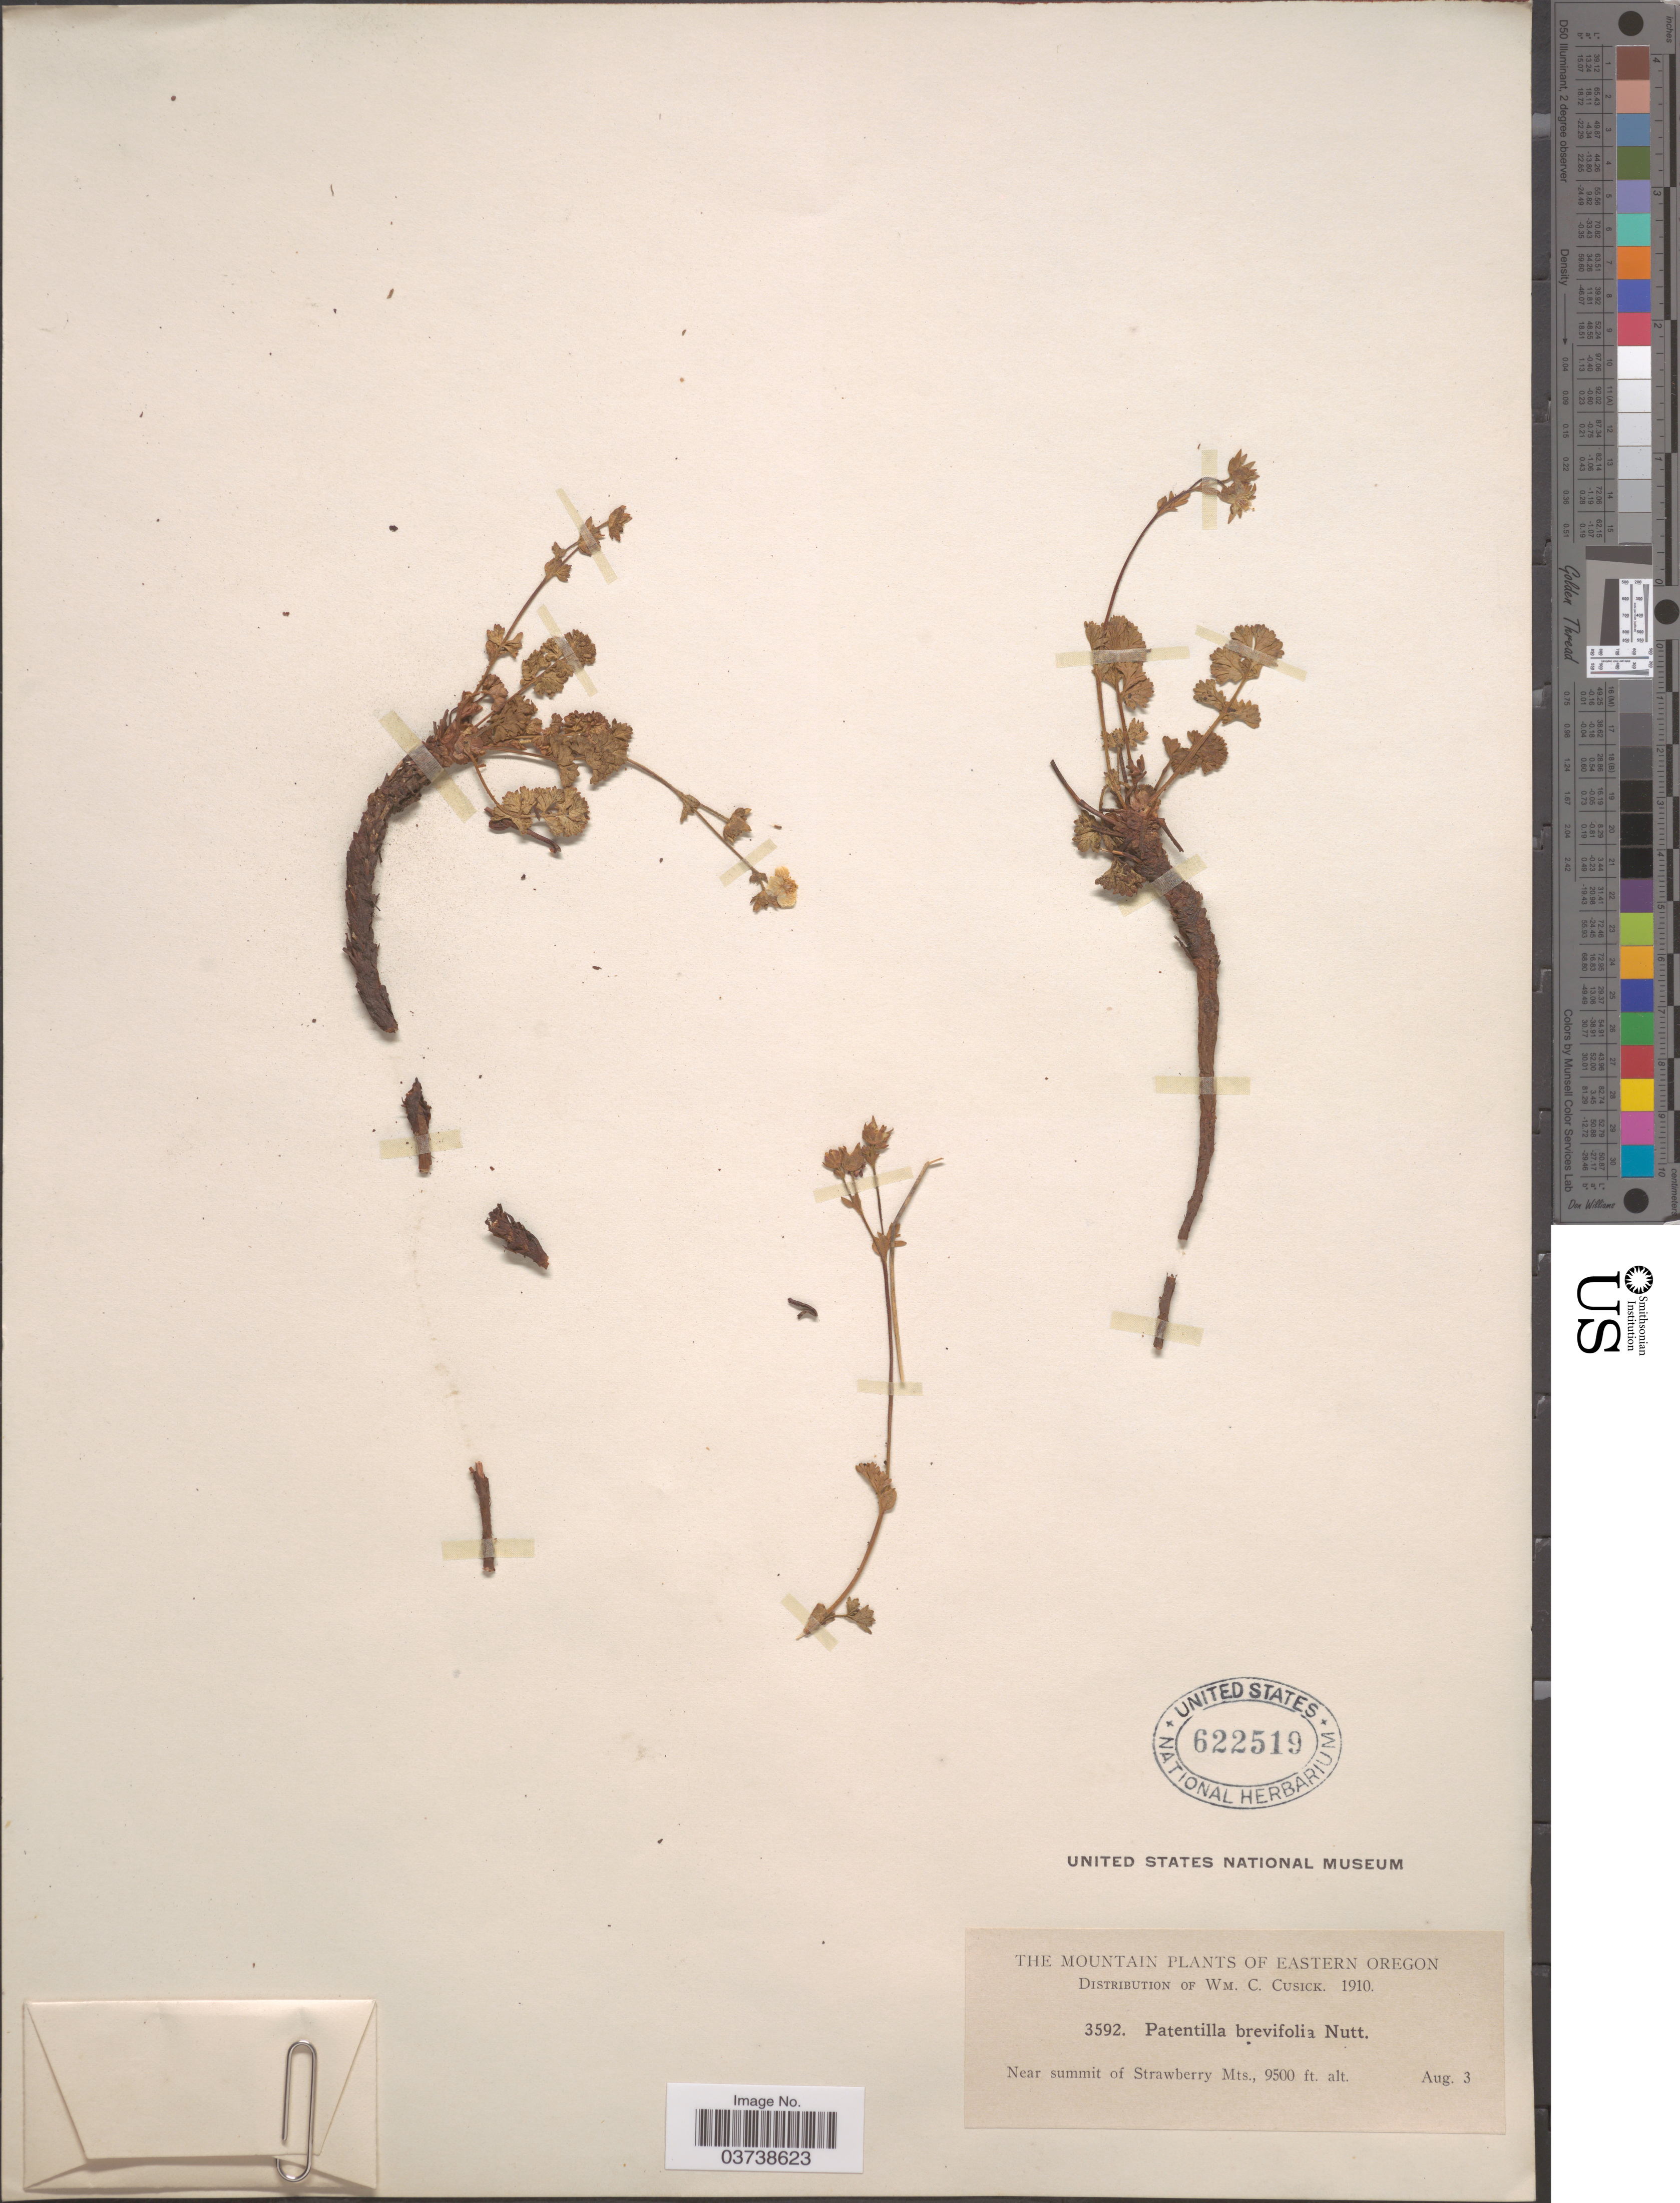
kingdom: Plantae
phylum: Tracheophyta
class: Magnoliopsida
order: Rosales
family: Rosaceae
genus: Potentilla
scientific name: Potentilla brevifolia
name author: Nutt.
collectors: W. C. Cusick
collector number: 3592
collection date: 1910-08-03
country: United States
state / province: Oregon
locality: The Mountain of Eastern Oregon. Near summit of Strawberry Mts.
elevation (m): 2896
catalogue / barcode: US 622519